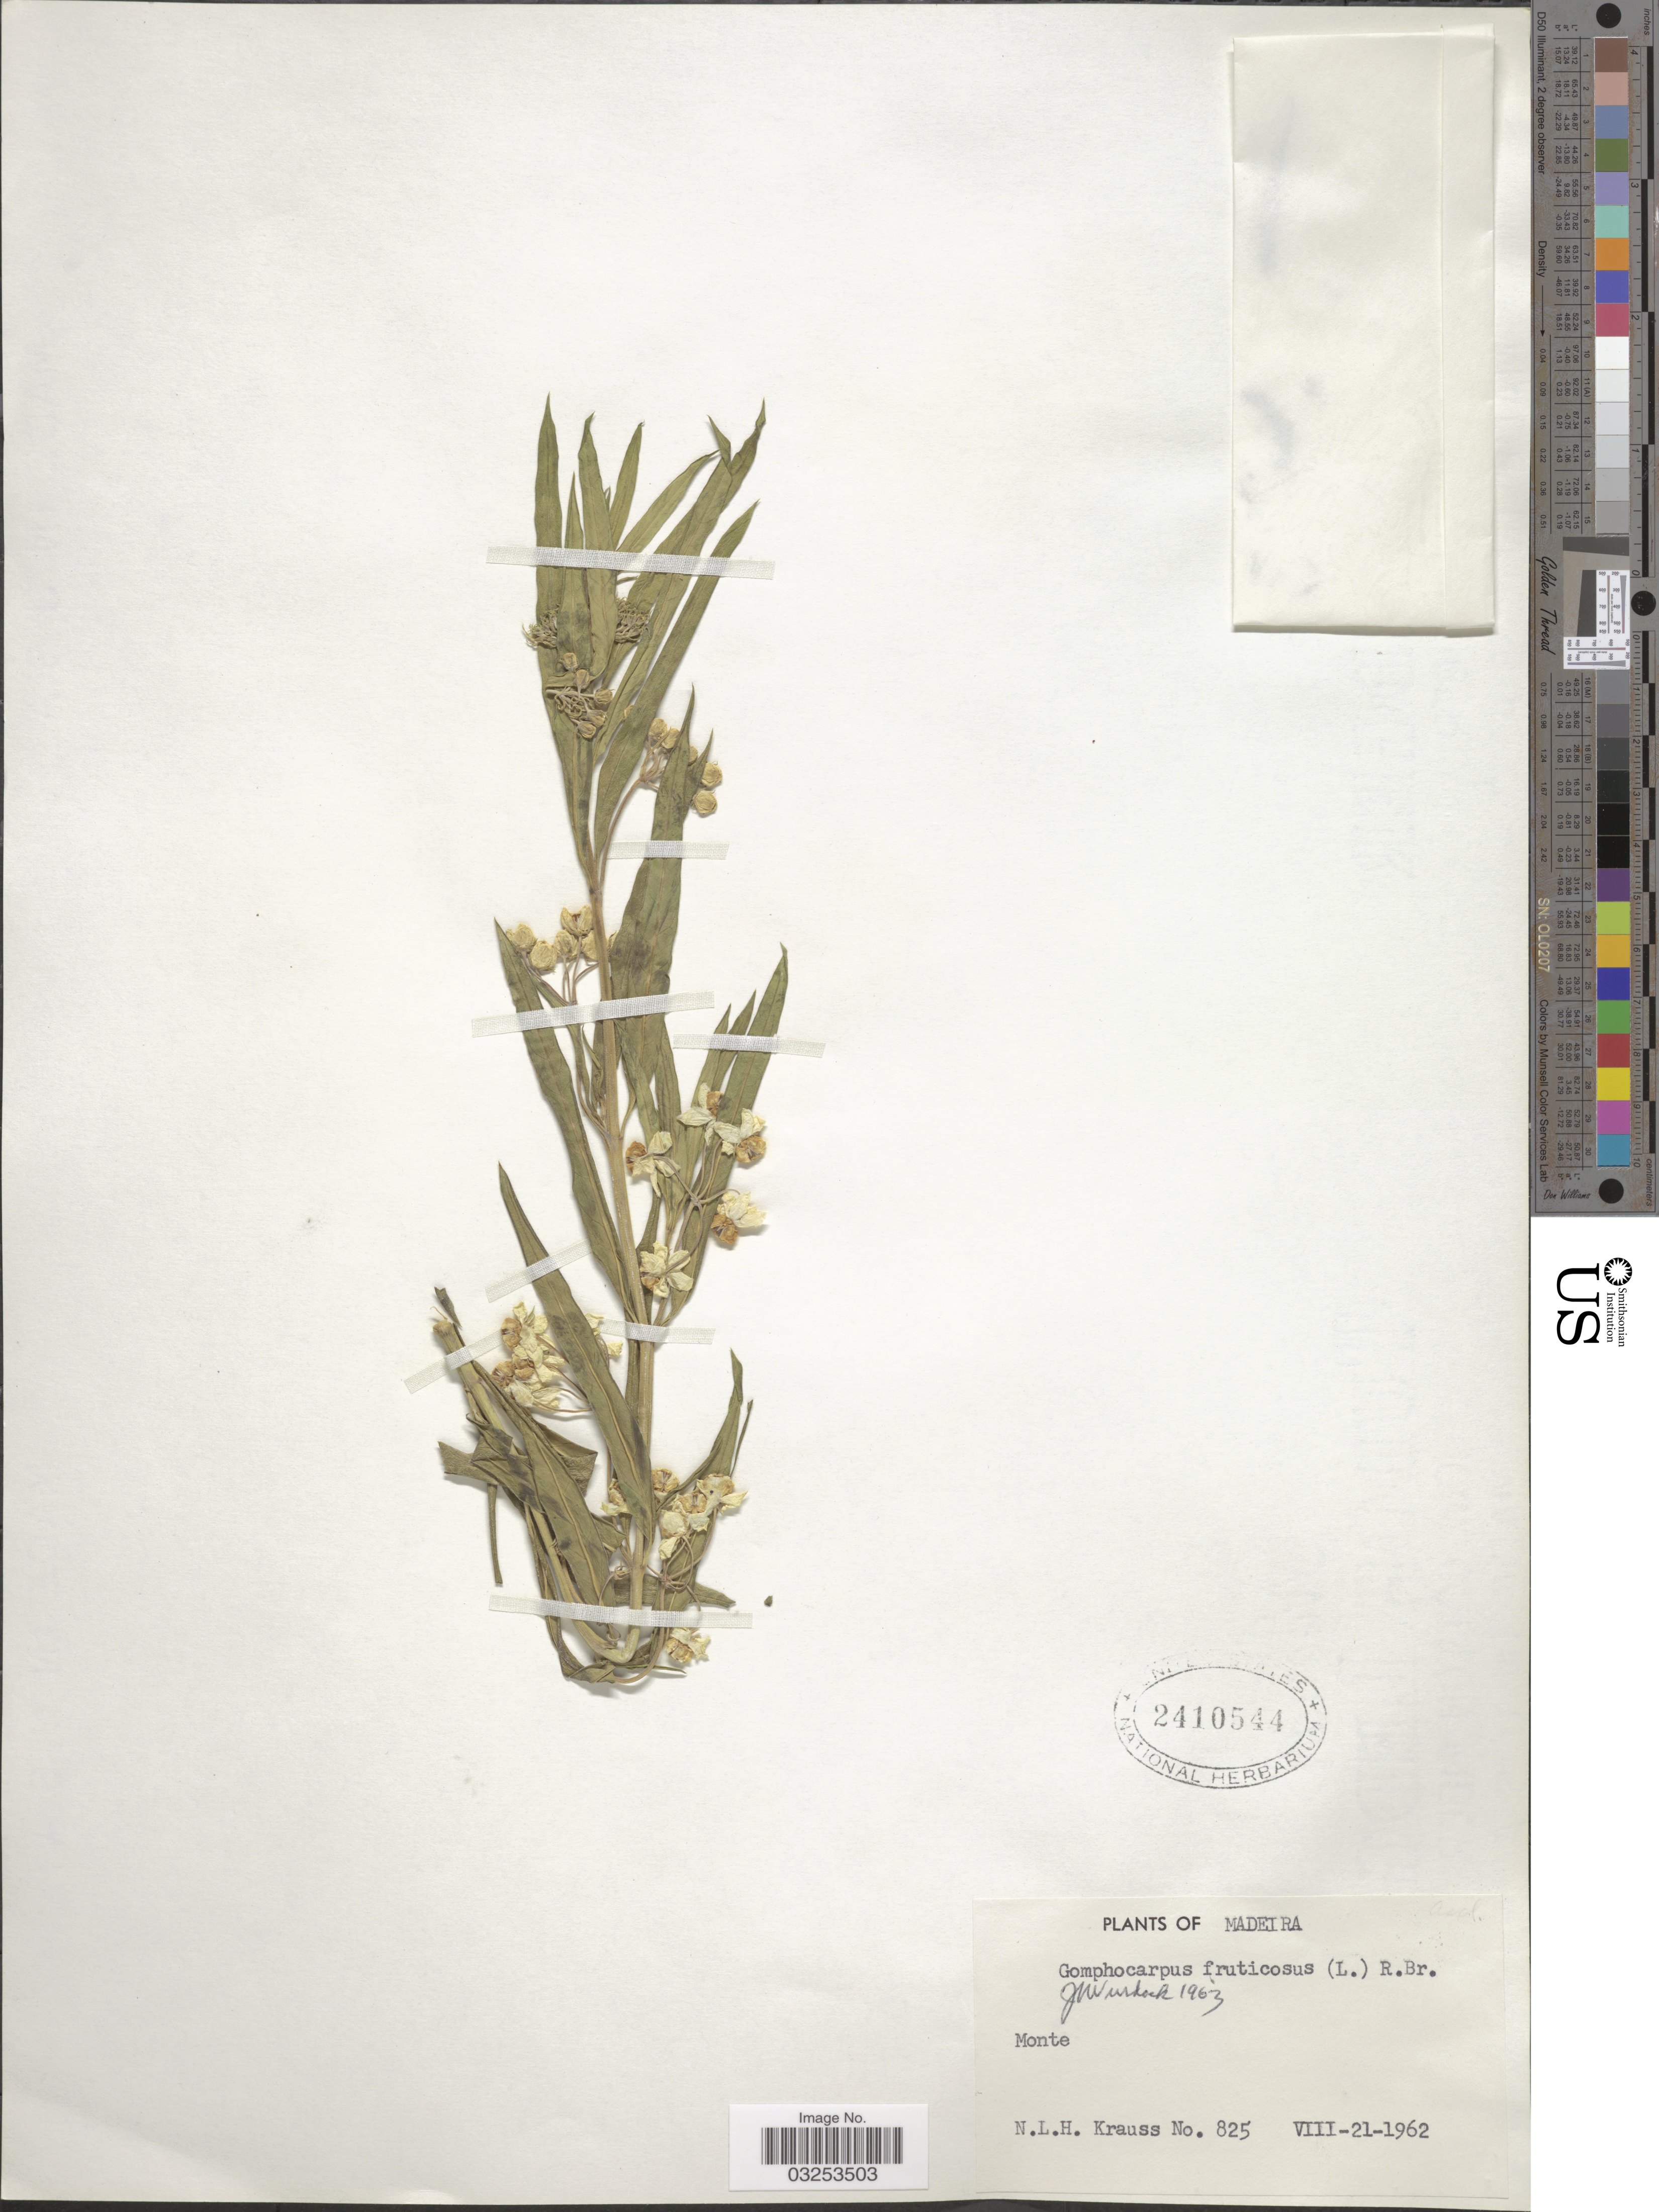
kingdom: Plantae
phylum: Tracheophyta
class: Magnoliopsida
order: Gentianales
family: Apocynaceae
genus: Gomphocarpus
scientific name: Gomphocarpus fruticosus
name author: (L.) W.T. Aiton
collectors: N. Krauss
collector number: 825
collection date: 1962-08-21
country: Portugal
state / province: Madeira (Aut. Reg.)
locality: Monte.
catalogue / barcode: US 2410544